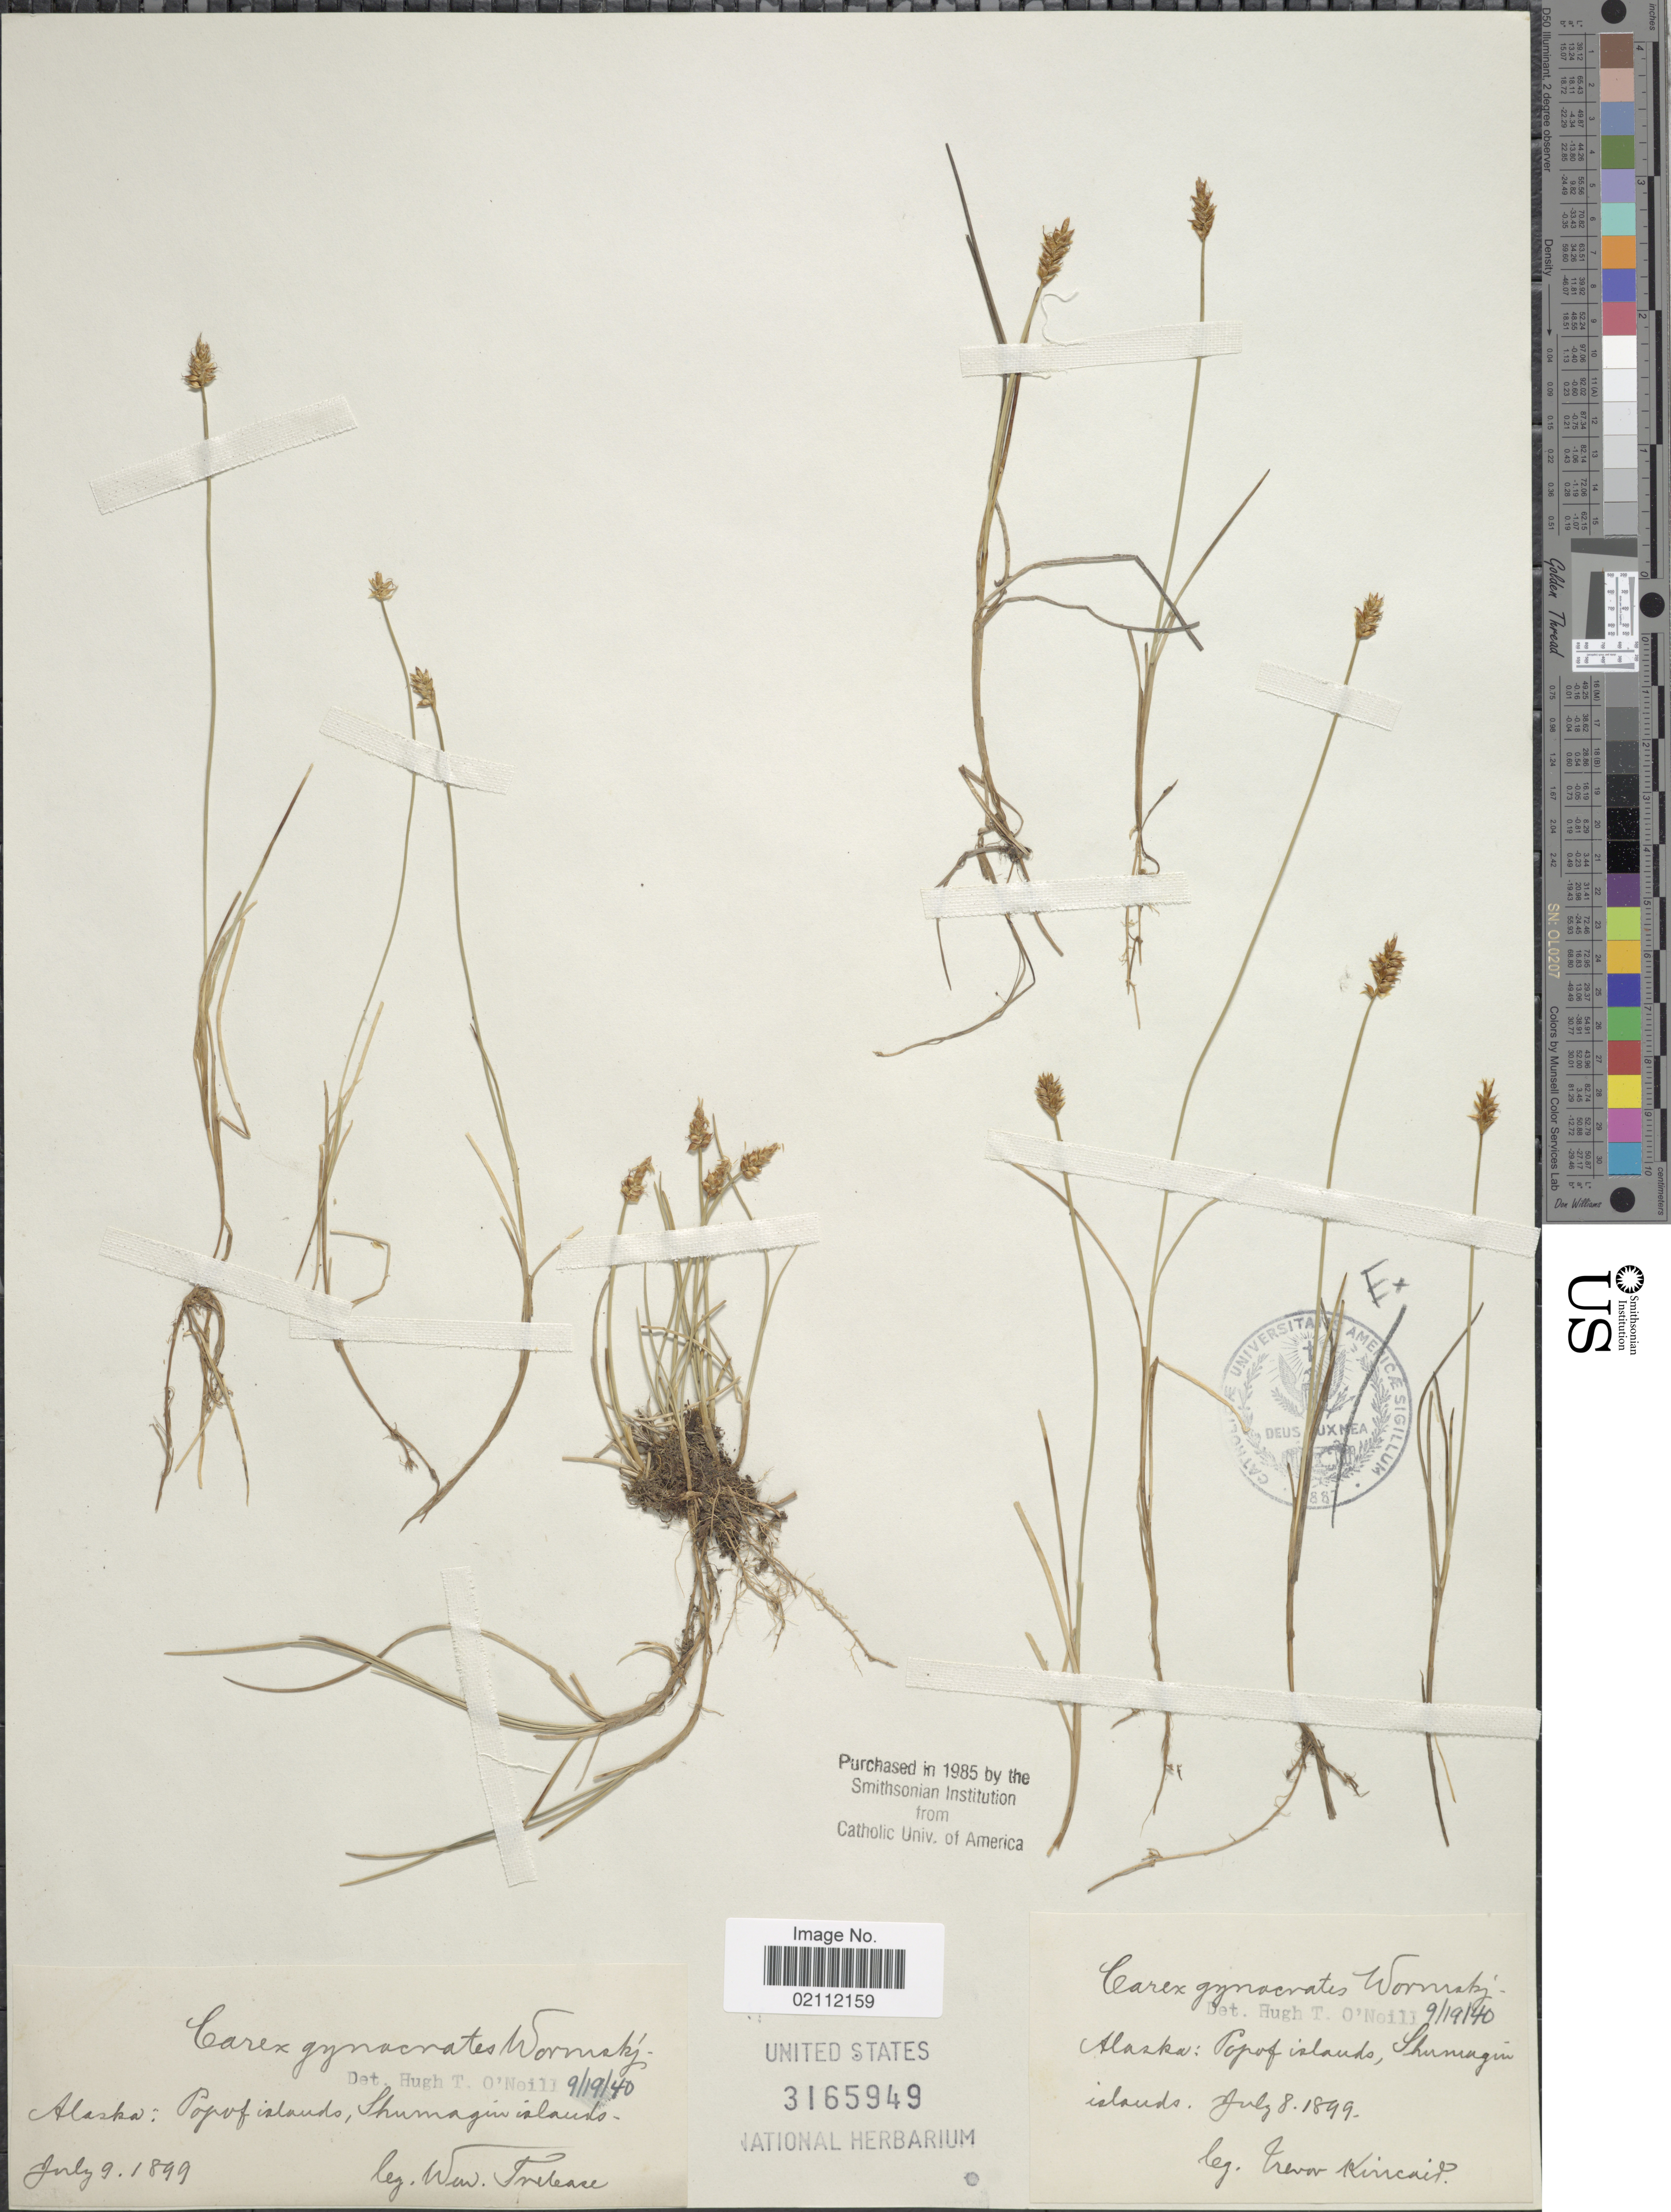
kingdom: Plantae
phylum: Tracheophyta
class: Liliopsida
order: Poales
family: Cyperaceae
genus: Carex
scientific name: Carex nardina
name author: (Hornem.) Fr.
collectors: T. C. Kincaid & W. Trelease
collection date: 1899-07-08/1899-07-09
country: United States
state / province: Alaska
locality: Topof islands, Shumagin islands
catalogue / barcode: US 3165949